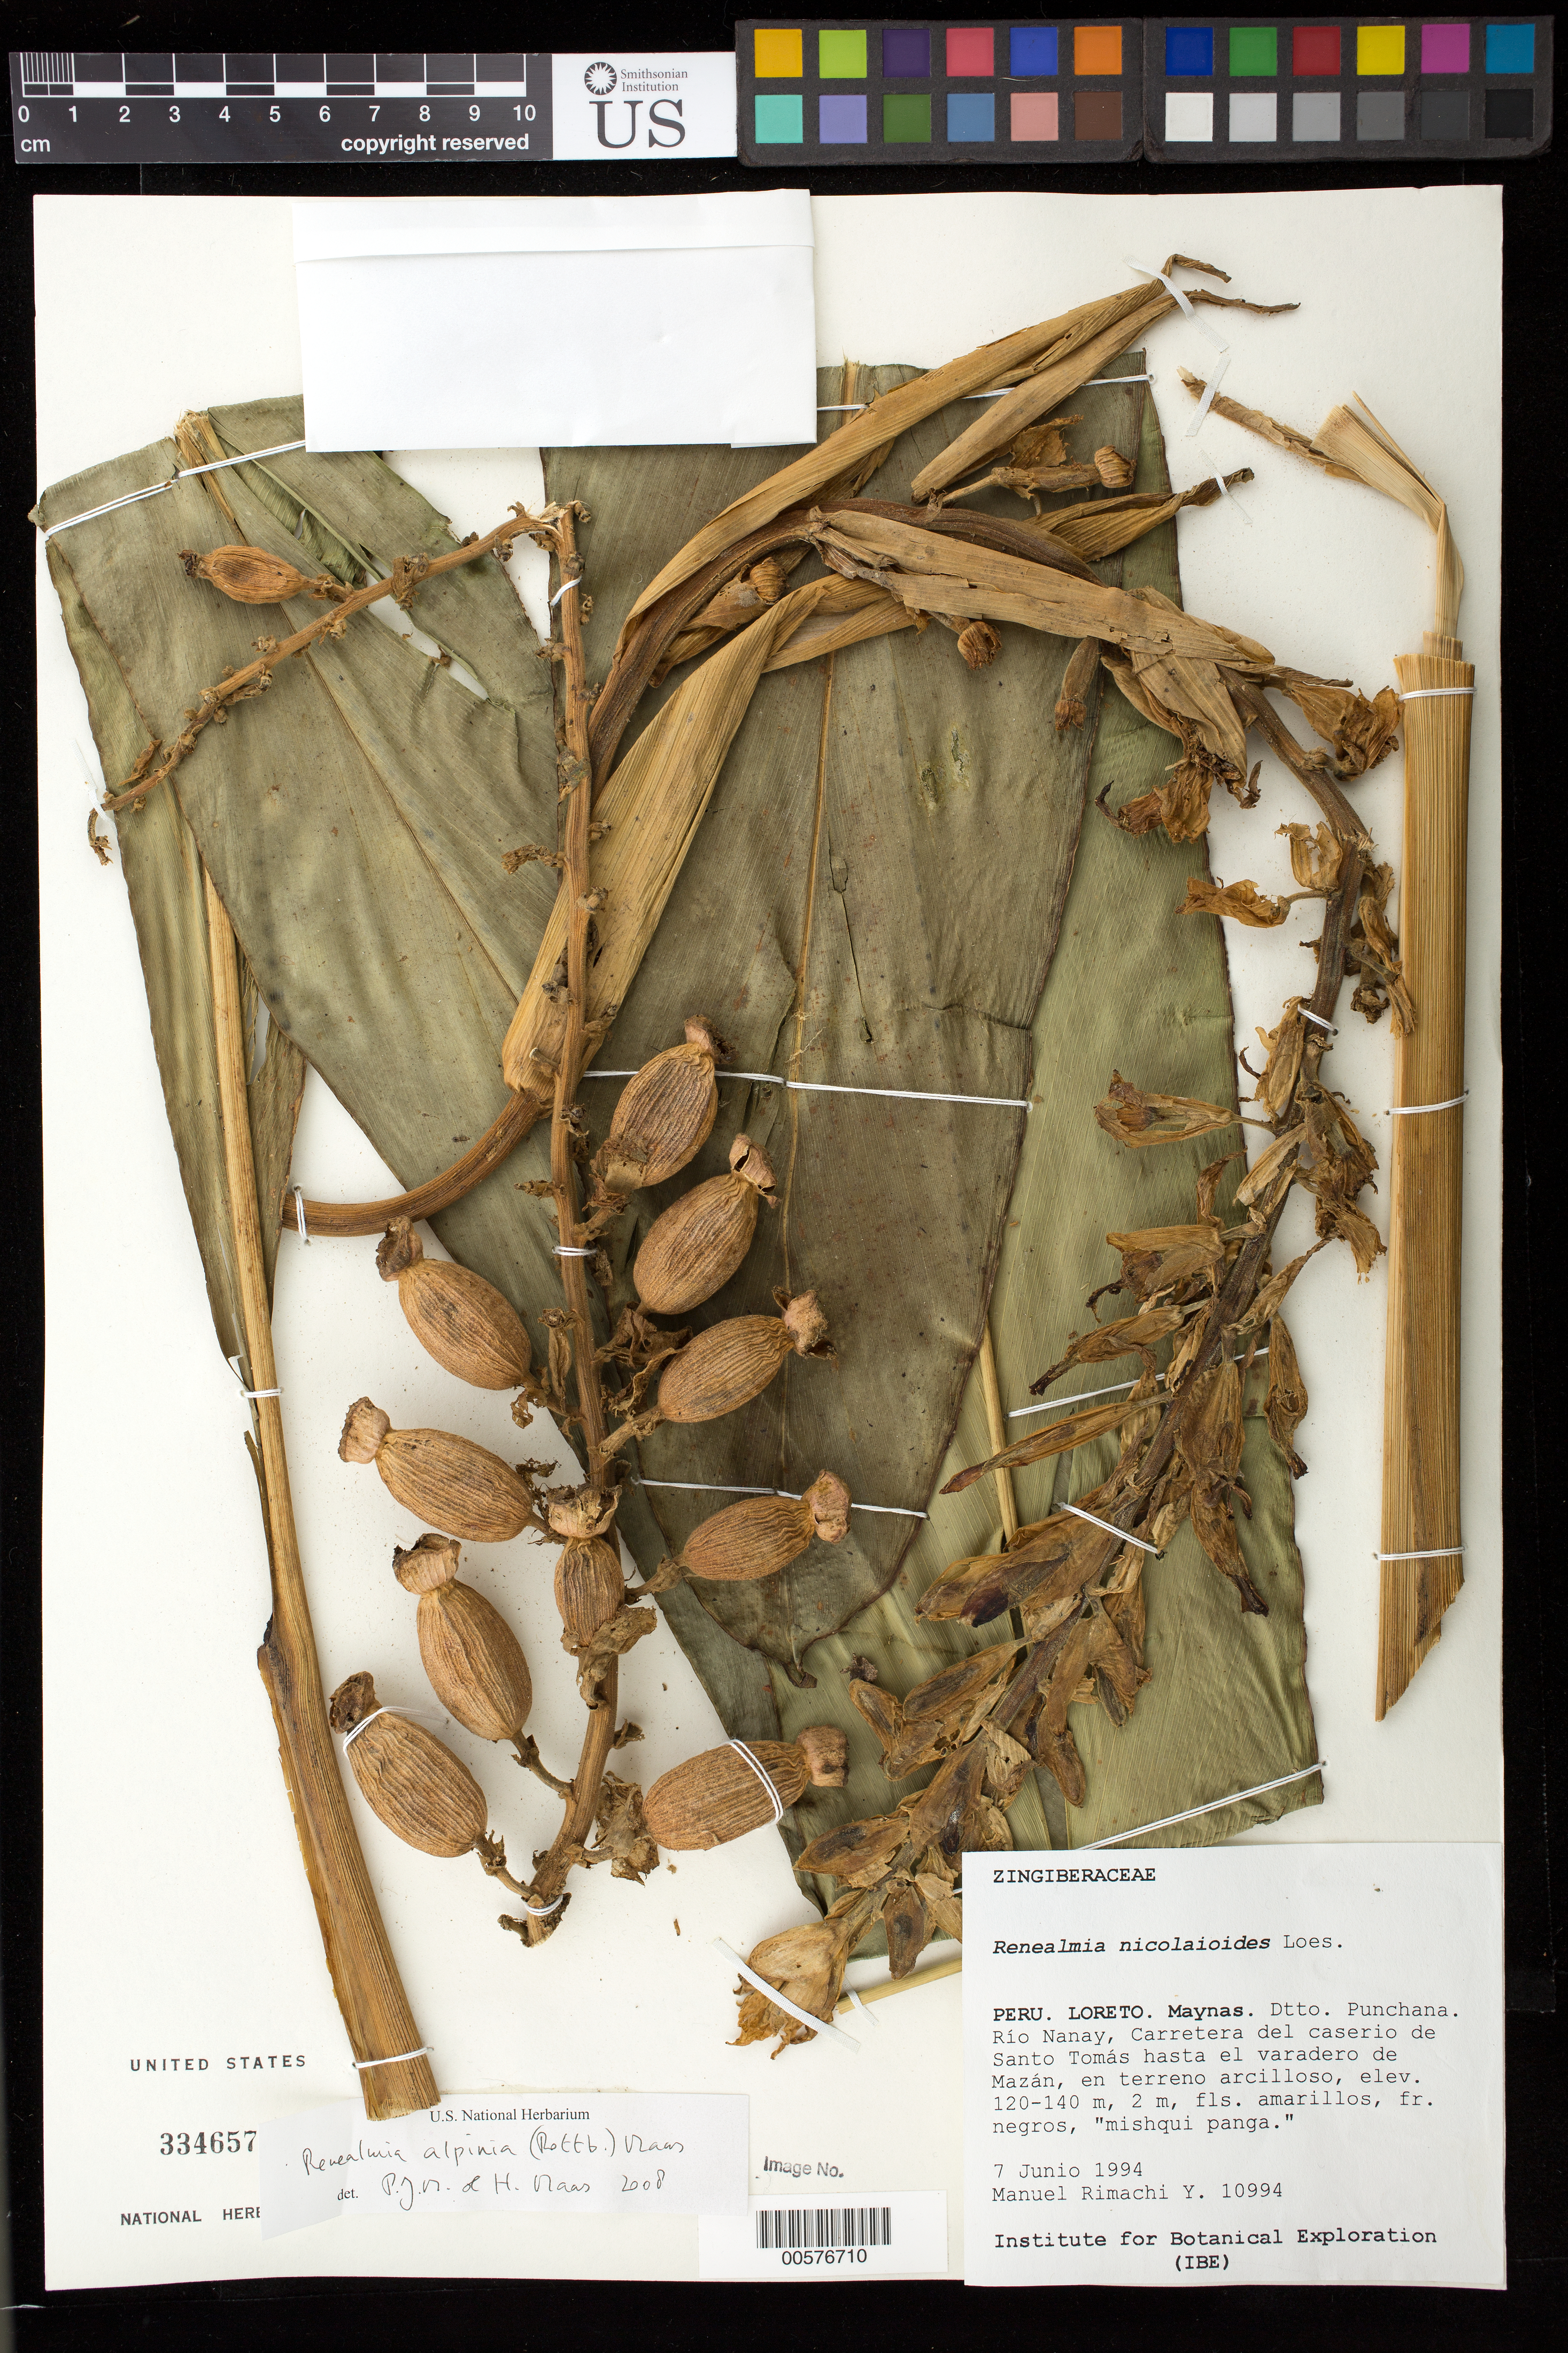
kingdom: Plantae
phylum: Tracheophyta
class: Liliopsida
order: Zingiberales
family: Zingiberaceae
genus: Renealmia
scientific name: Renealmia alpinia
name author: (Rottb.) Maas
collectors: M. Rimachi Y.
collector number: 10994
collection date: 1994-06-07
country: Peru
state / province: Loreto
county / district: Maynas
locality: Dtto. Punchana. Rio Nanay, Carretera del casiero de Santo Tomas hasta el varadero de Mazan, en terreno arcilloso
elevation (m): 120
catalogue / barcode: US 3346578